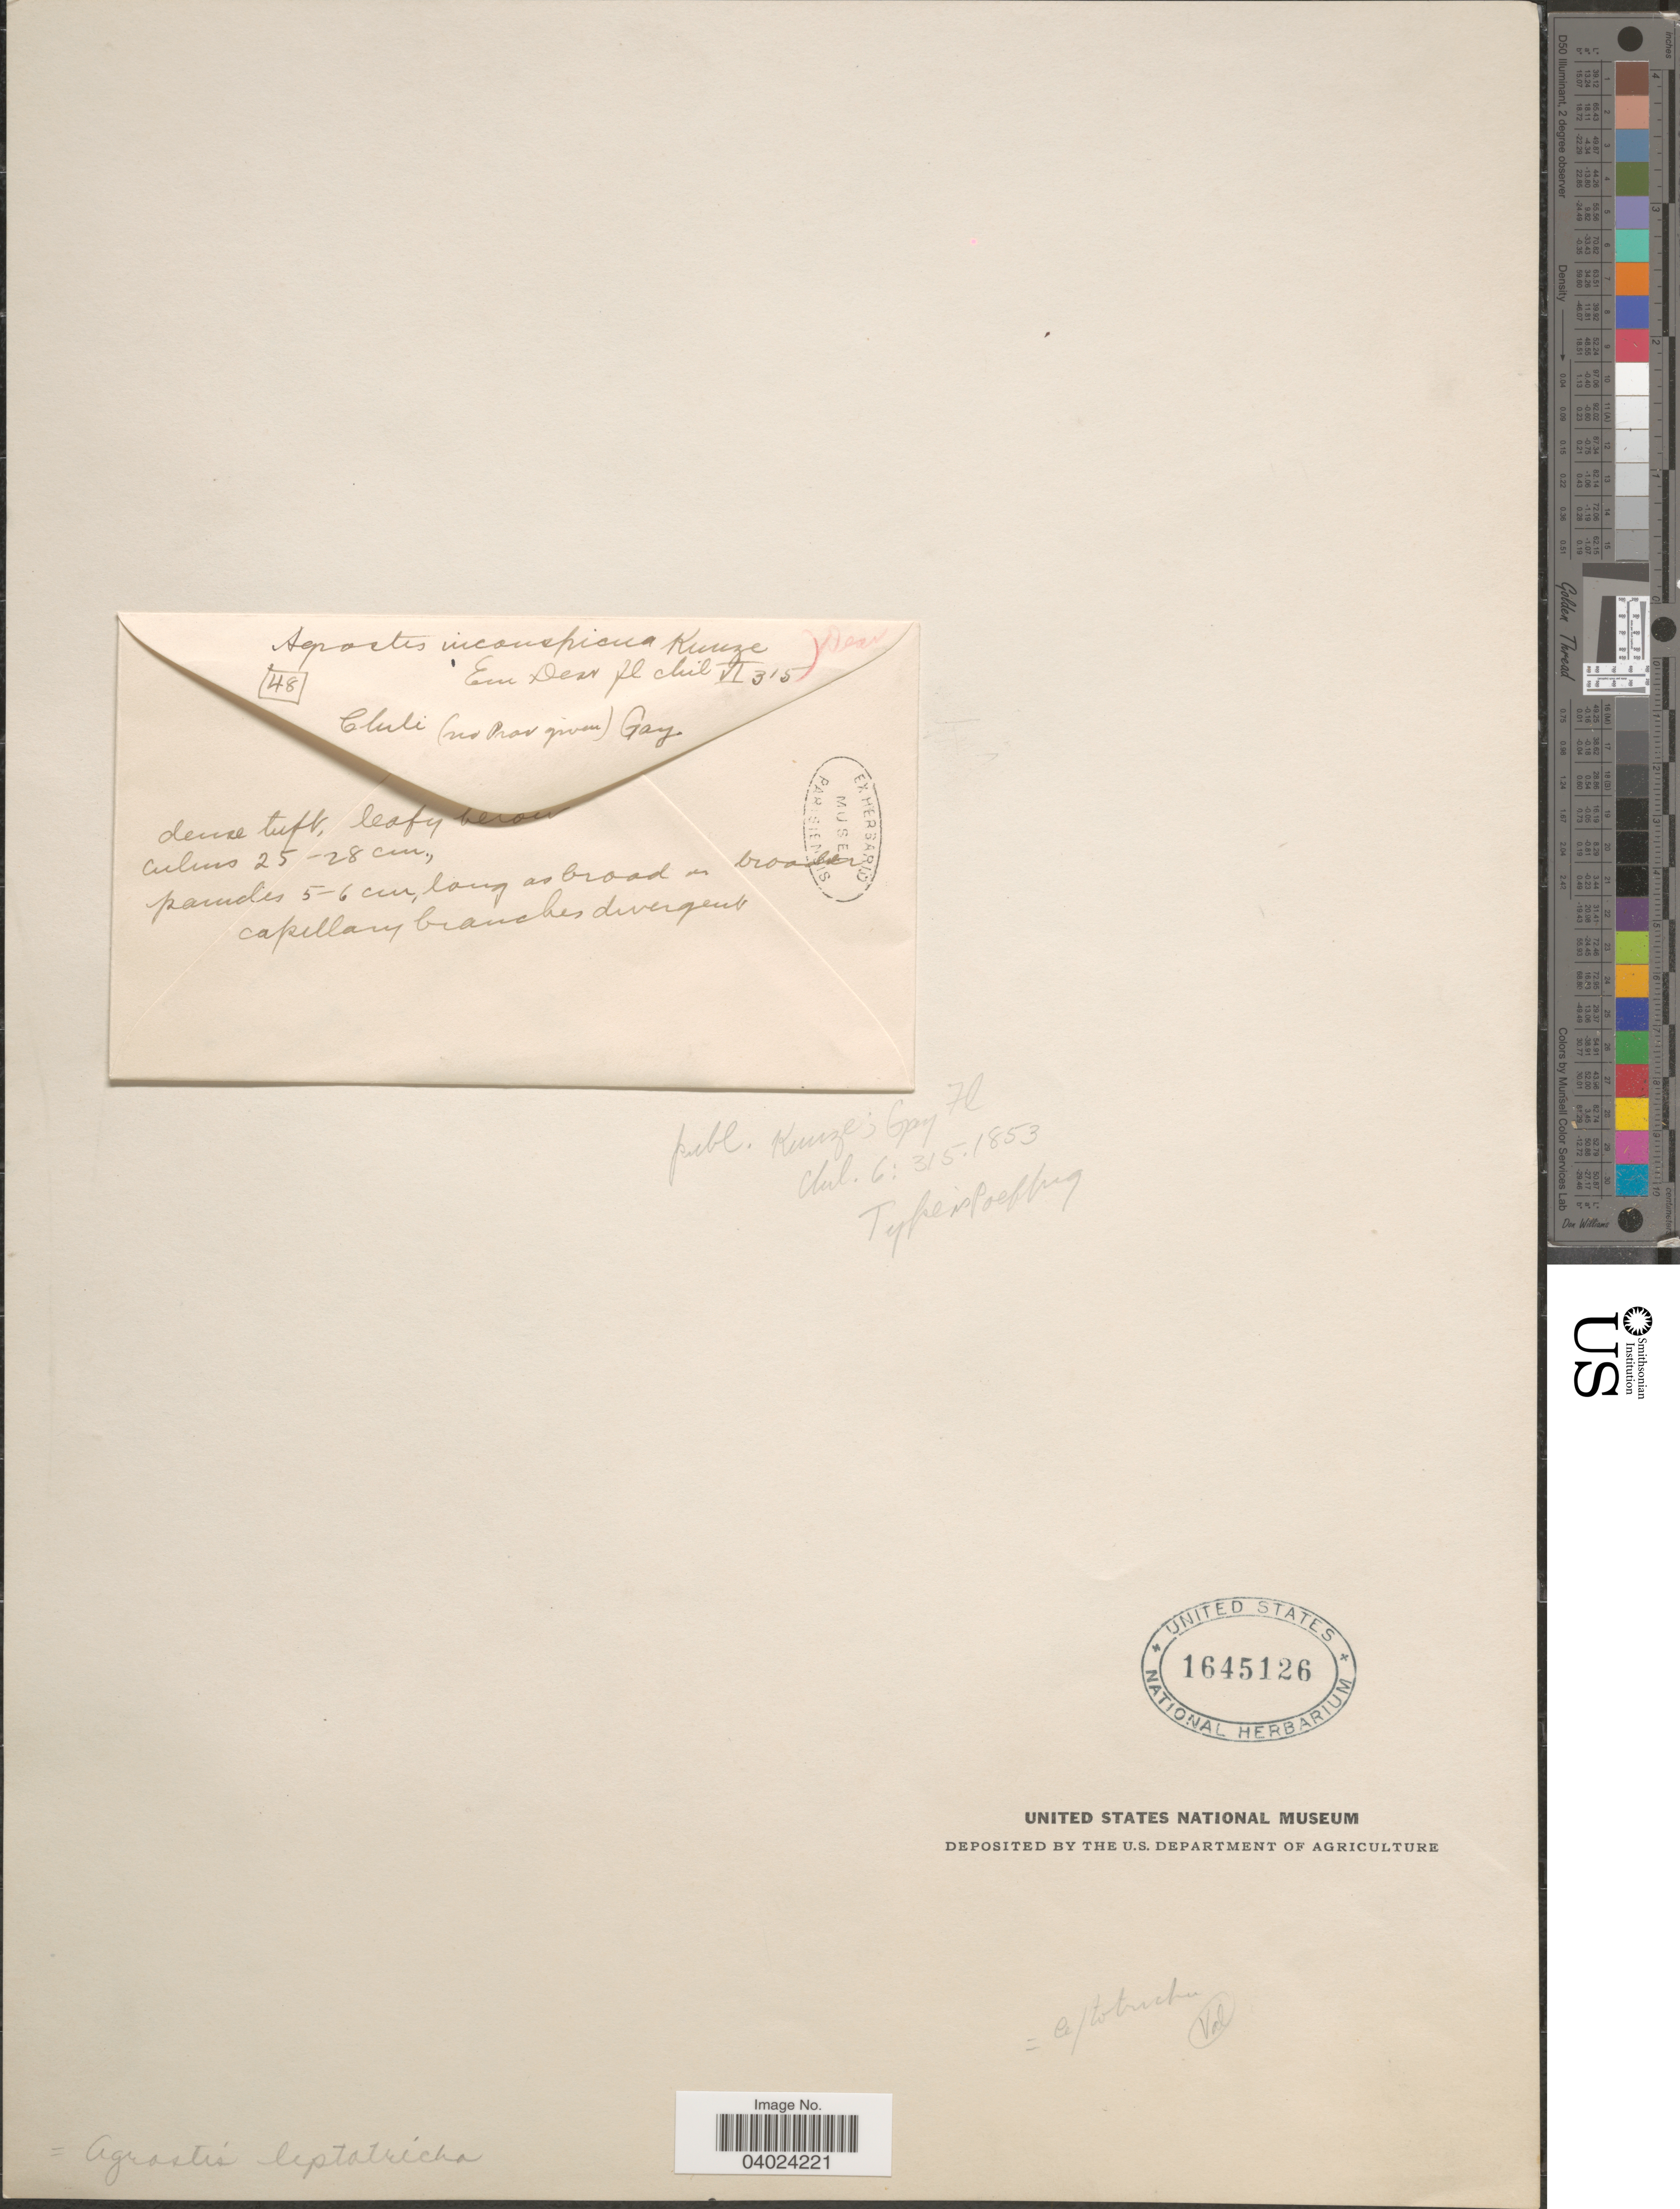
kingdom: Plantae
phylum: Tracheophyta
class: Liliopsida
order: Poales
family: Poaceae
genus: Agrostis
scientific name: Agrostis leptotricha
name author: É. Desv.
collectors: -- Gay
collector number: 48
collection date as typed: Transcribed d/m/y: 3/6/15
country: Chile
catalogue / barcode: US 1645126